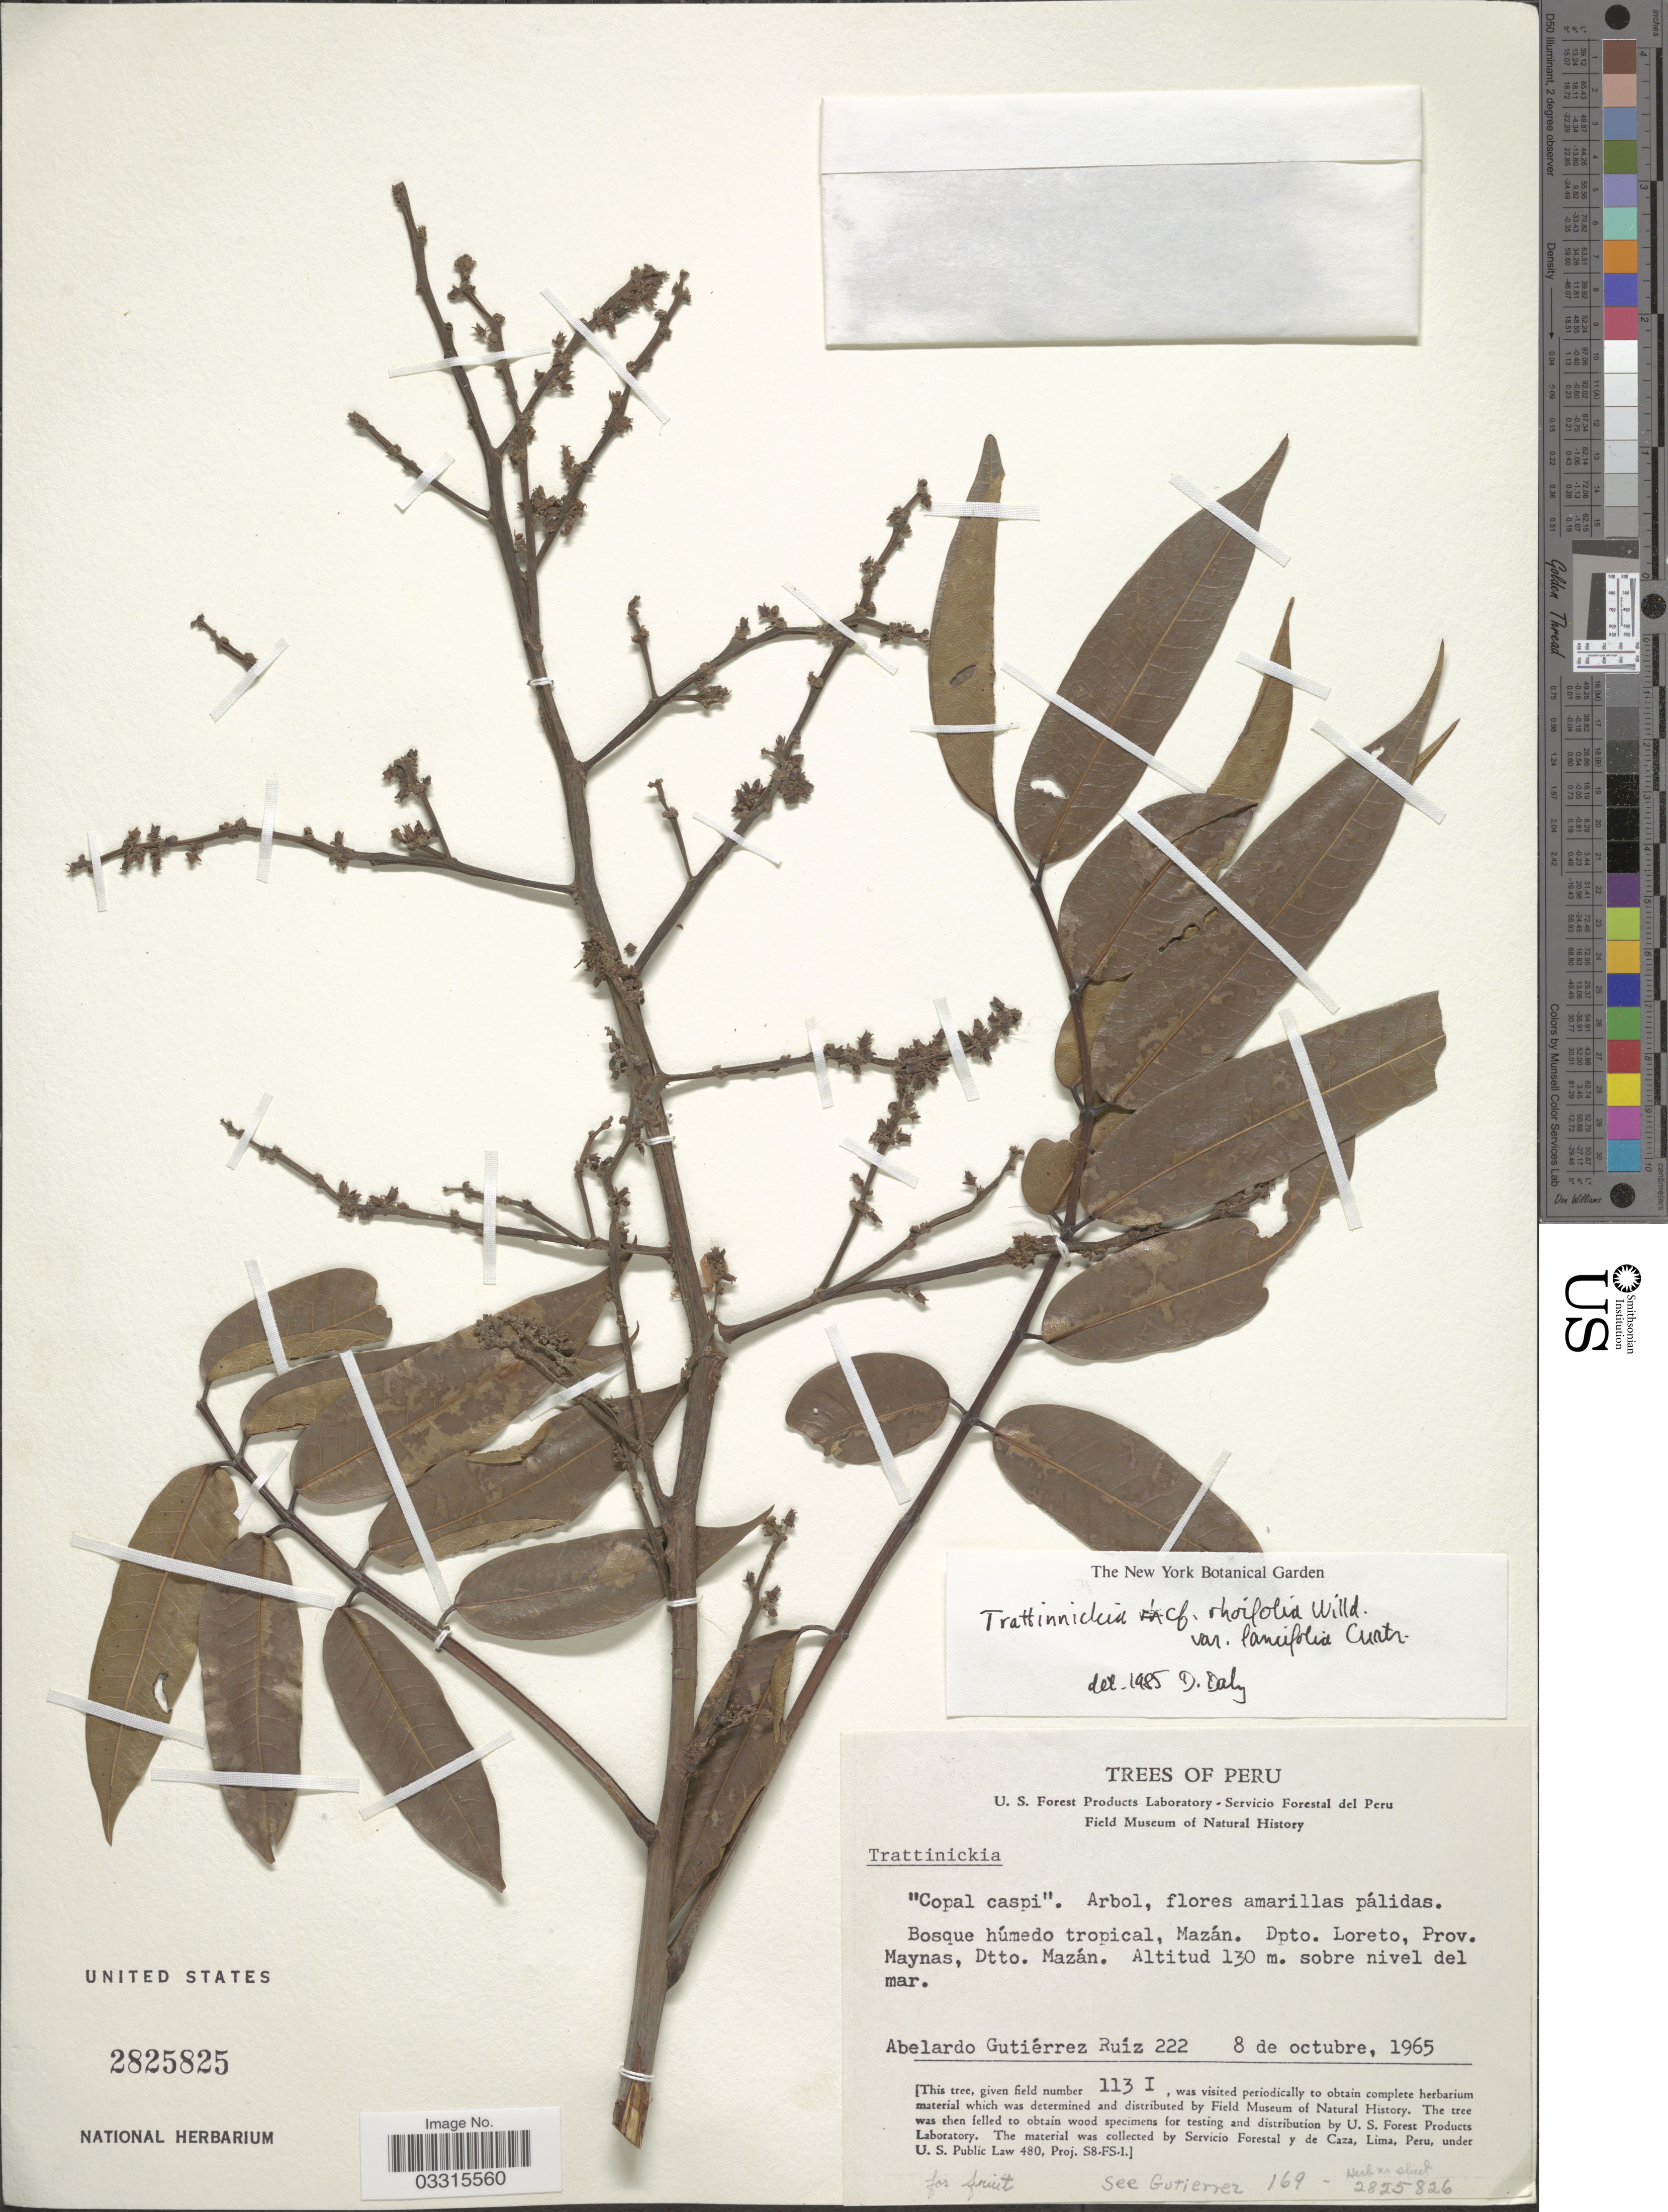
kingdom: Plantae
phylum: Tracheophyta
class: Magnoliopsida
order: Sapindales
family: Burseraceae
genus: Trattinnickia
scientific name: Trattinnickia rhoifolia var. lancifolia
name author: Cuatrec.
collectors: A. Gutiérrez Ruíz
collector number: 222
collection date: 1965-10-08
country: Peru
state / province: Loreto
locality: Mazán. Dpto. Loreto, Prov. Maynas, Dtto. Mazán.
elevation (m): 130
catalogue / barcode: US 2825825